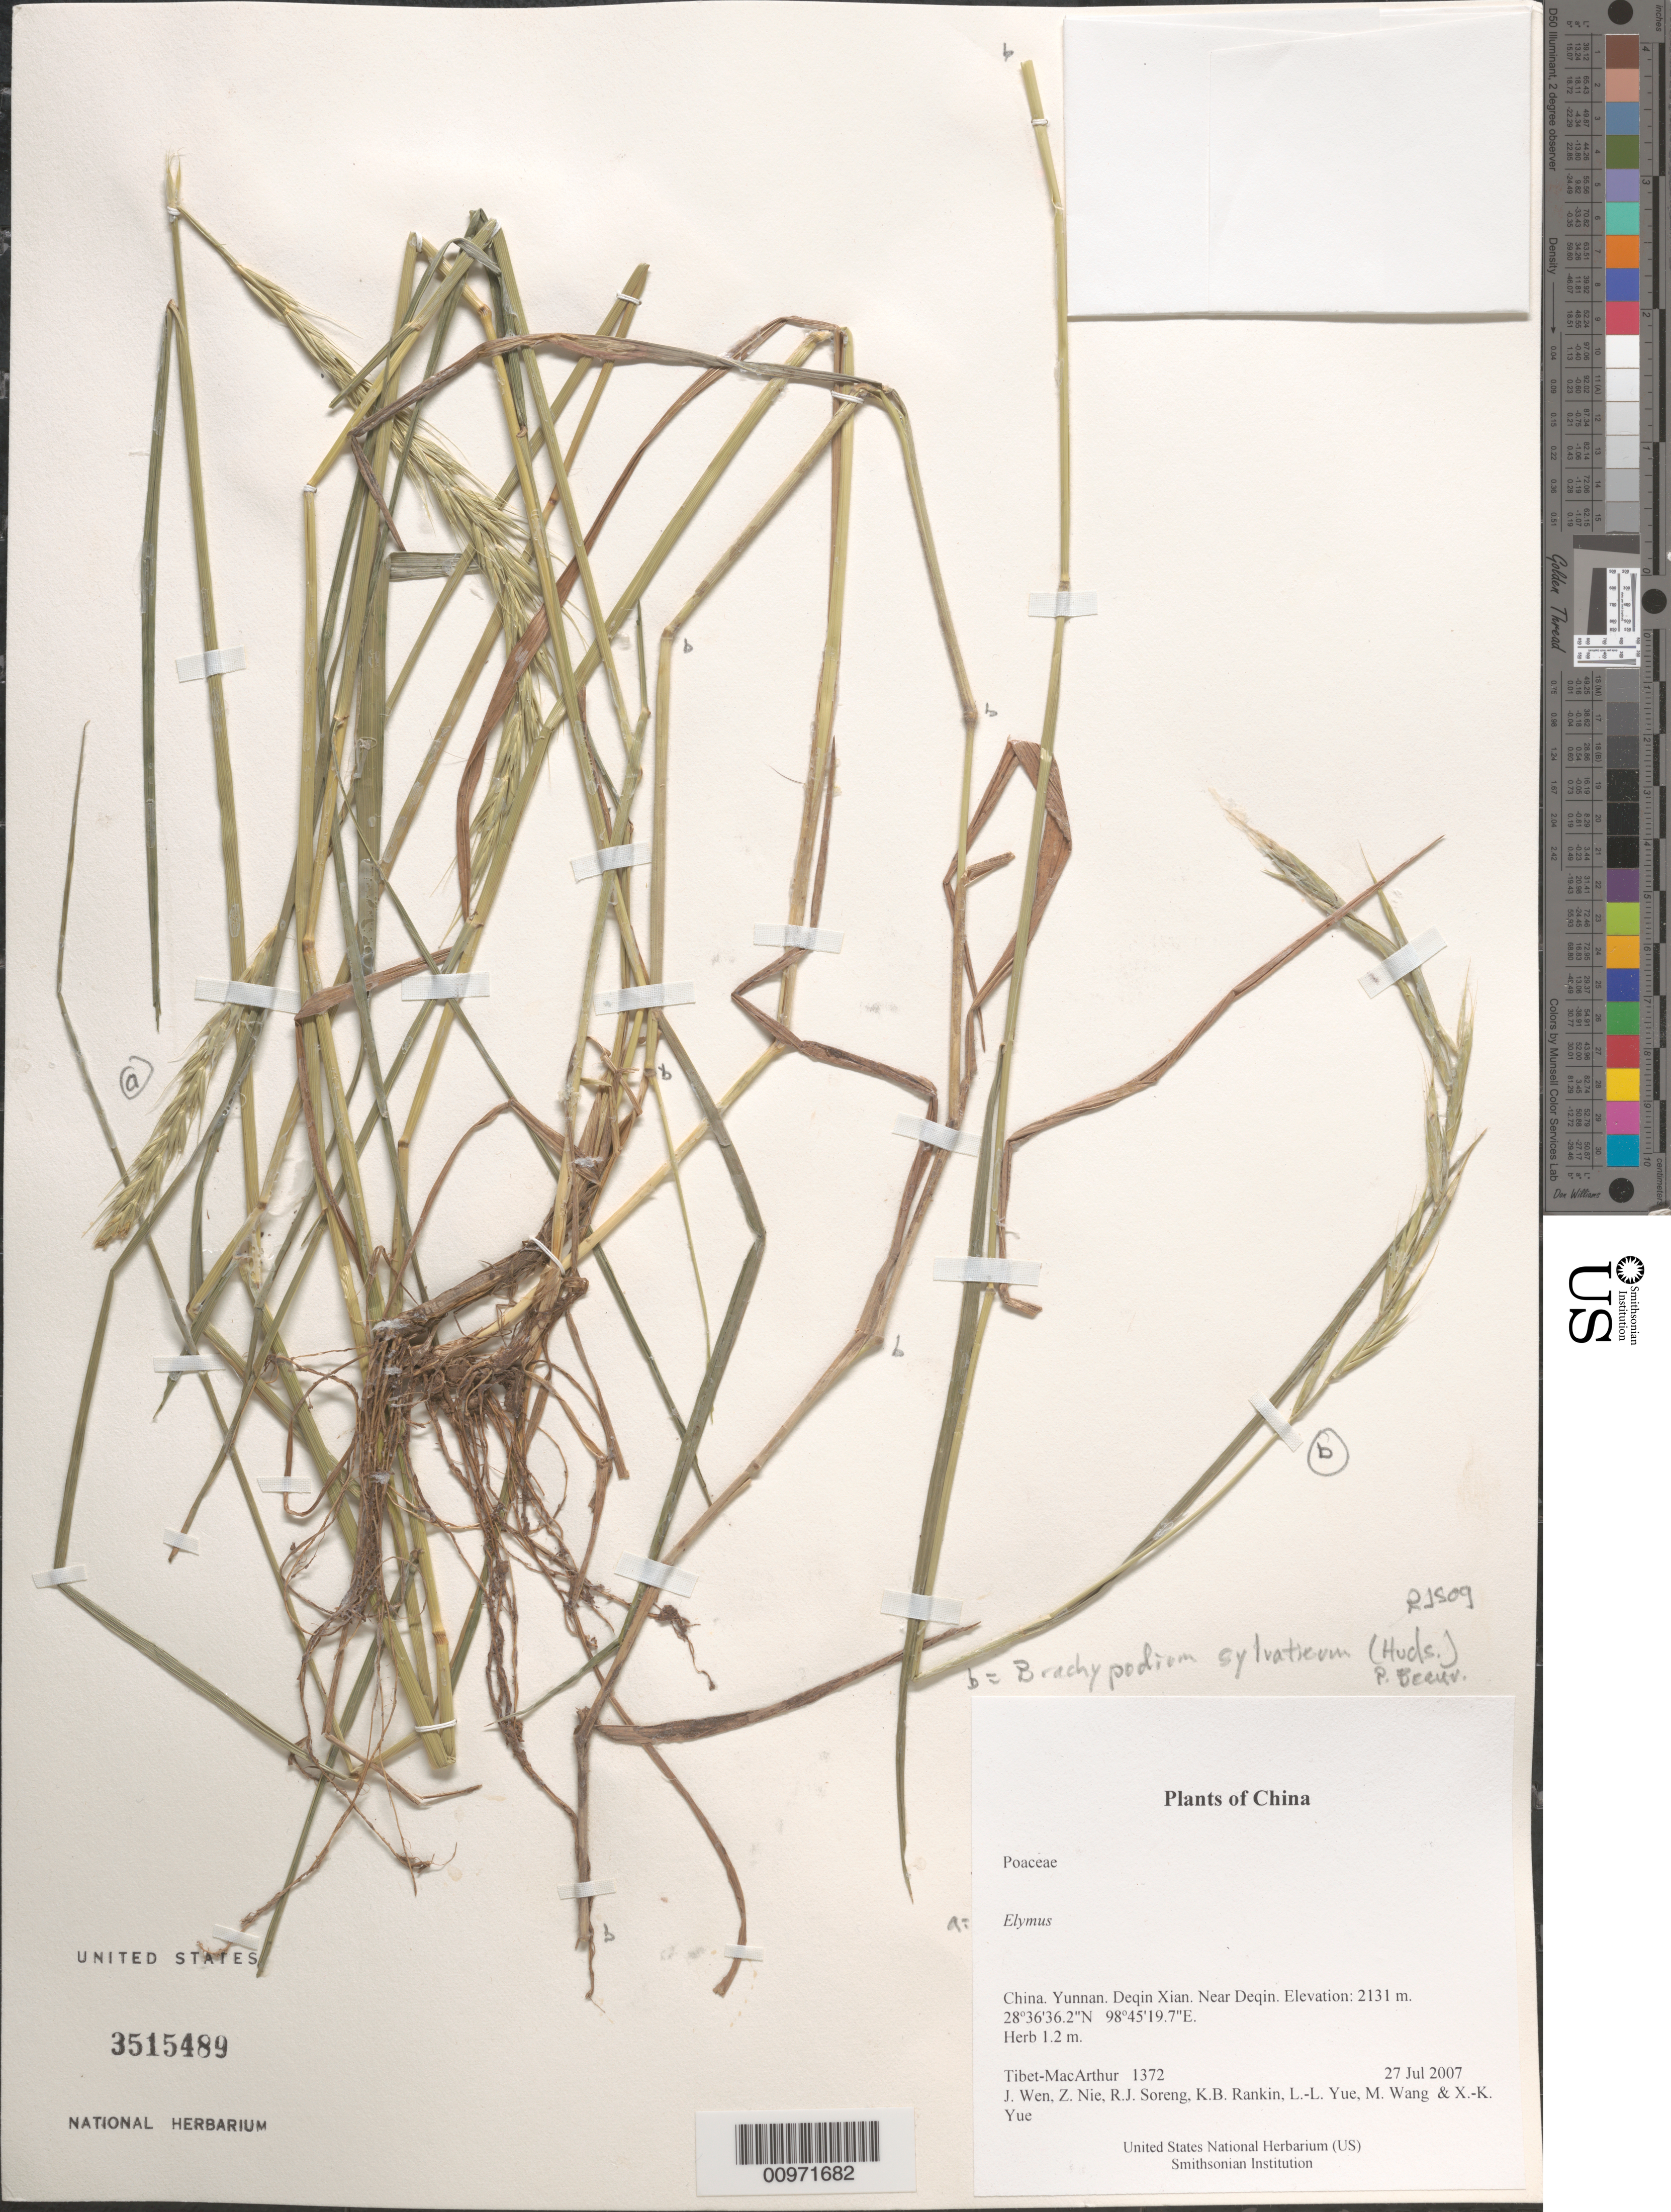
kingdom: Plantae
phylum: Tracheophyta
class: Liliopsida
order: Poales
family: Poaceae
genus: Elymus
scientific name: Elymus sp. 2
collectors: Tibet-MacArthur, J. Wen, Z. Nie, R. J. Soreng, K. Rankin, L. Yue, M. Wang & X. Yue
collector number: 1372a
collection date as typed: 27 Jul 2007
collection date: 2007-07-27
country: China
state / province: Yunnan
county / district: Deqin Xian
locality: Near Deqin.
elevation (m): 2131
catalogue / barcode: US 3515489